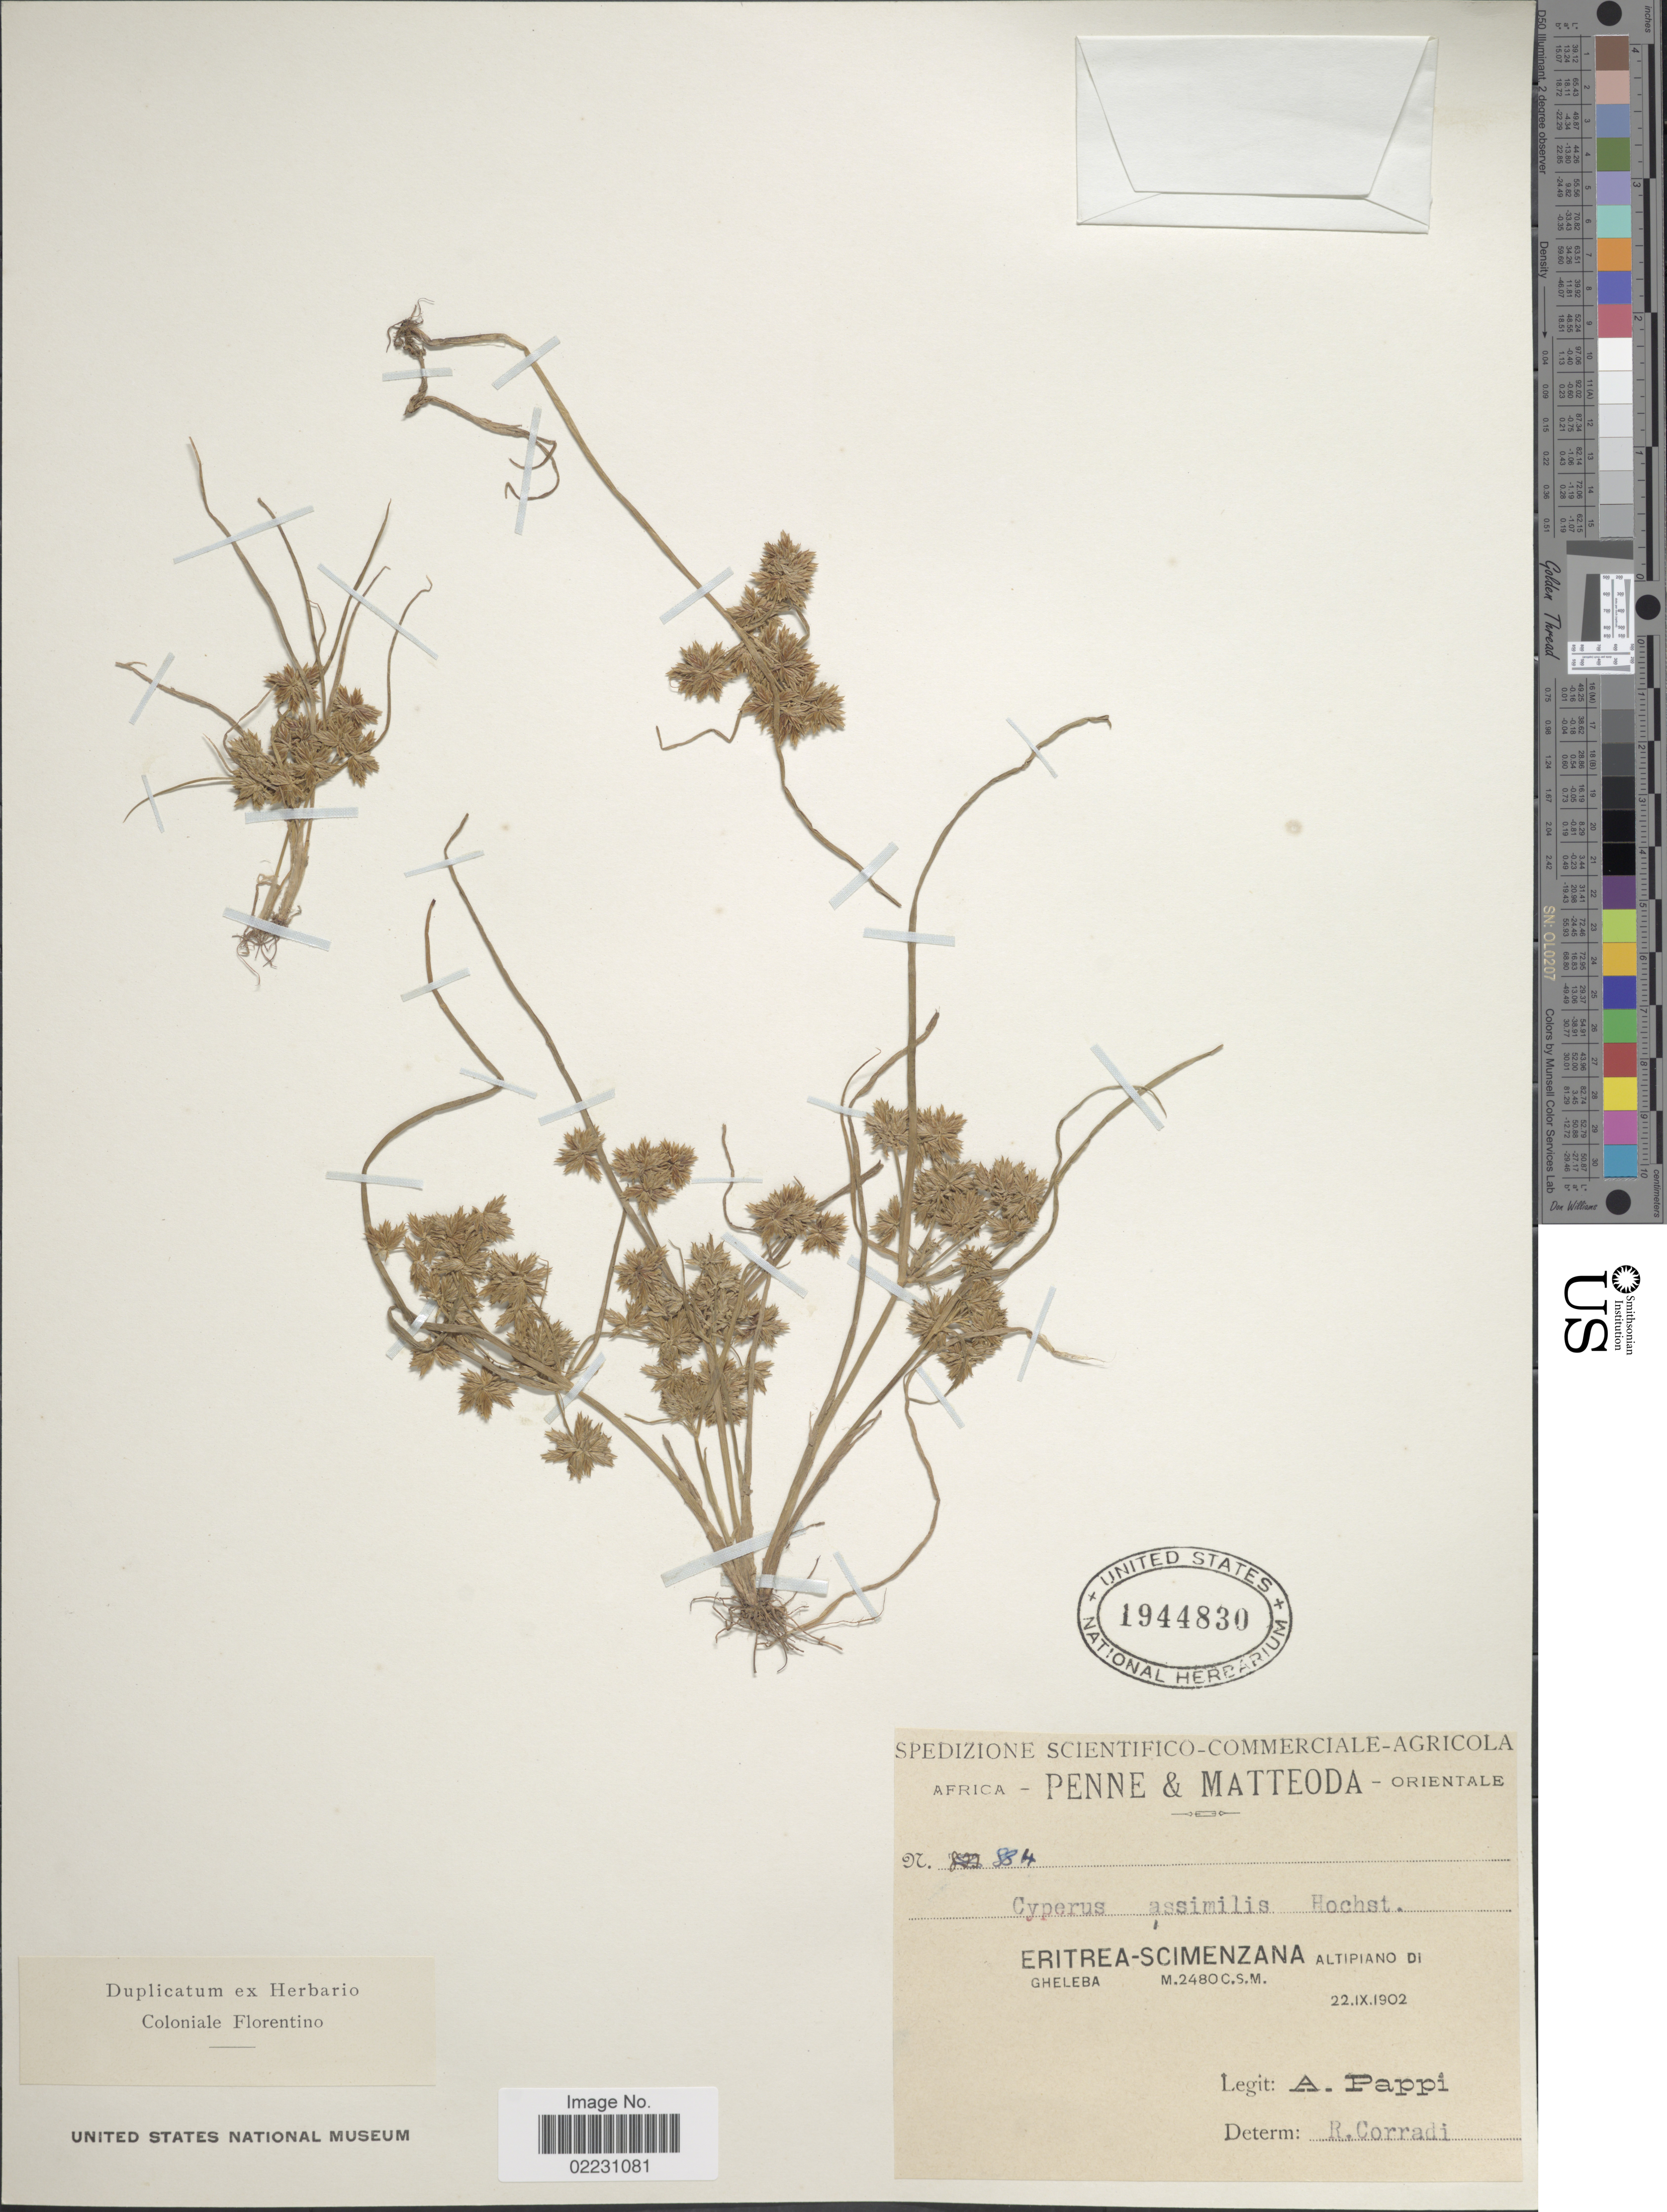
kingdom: Plantae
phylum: Tracheophyta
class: Liliopsida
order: Poales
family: Cyperaceae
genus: Cyperus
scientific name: Cyperus assimilis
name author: Steud.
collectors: A. Pappi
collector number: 884*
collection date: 1902-09-22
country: Eritrea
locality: Eritea-Scimenzana Altipaino Di Ghelebe. Orientale.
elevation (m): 2480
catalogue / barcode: US 1944830